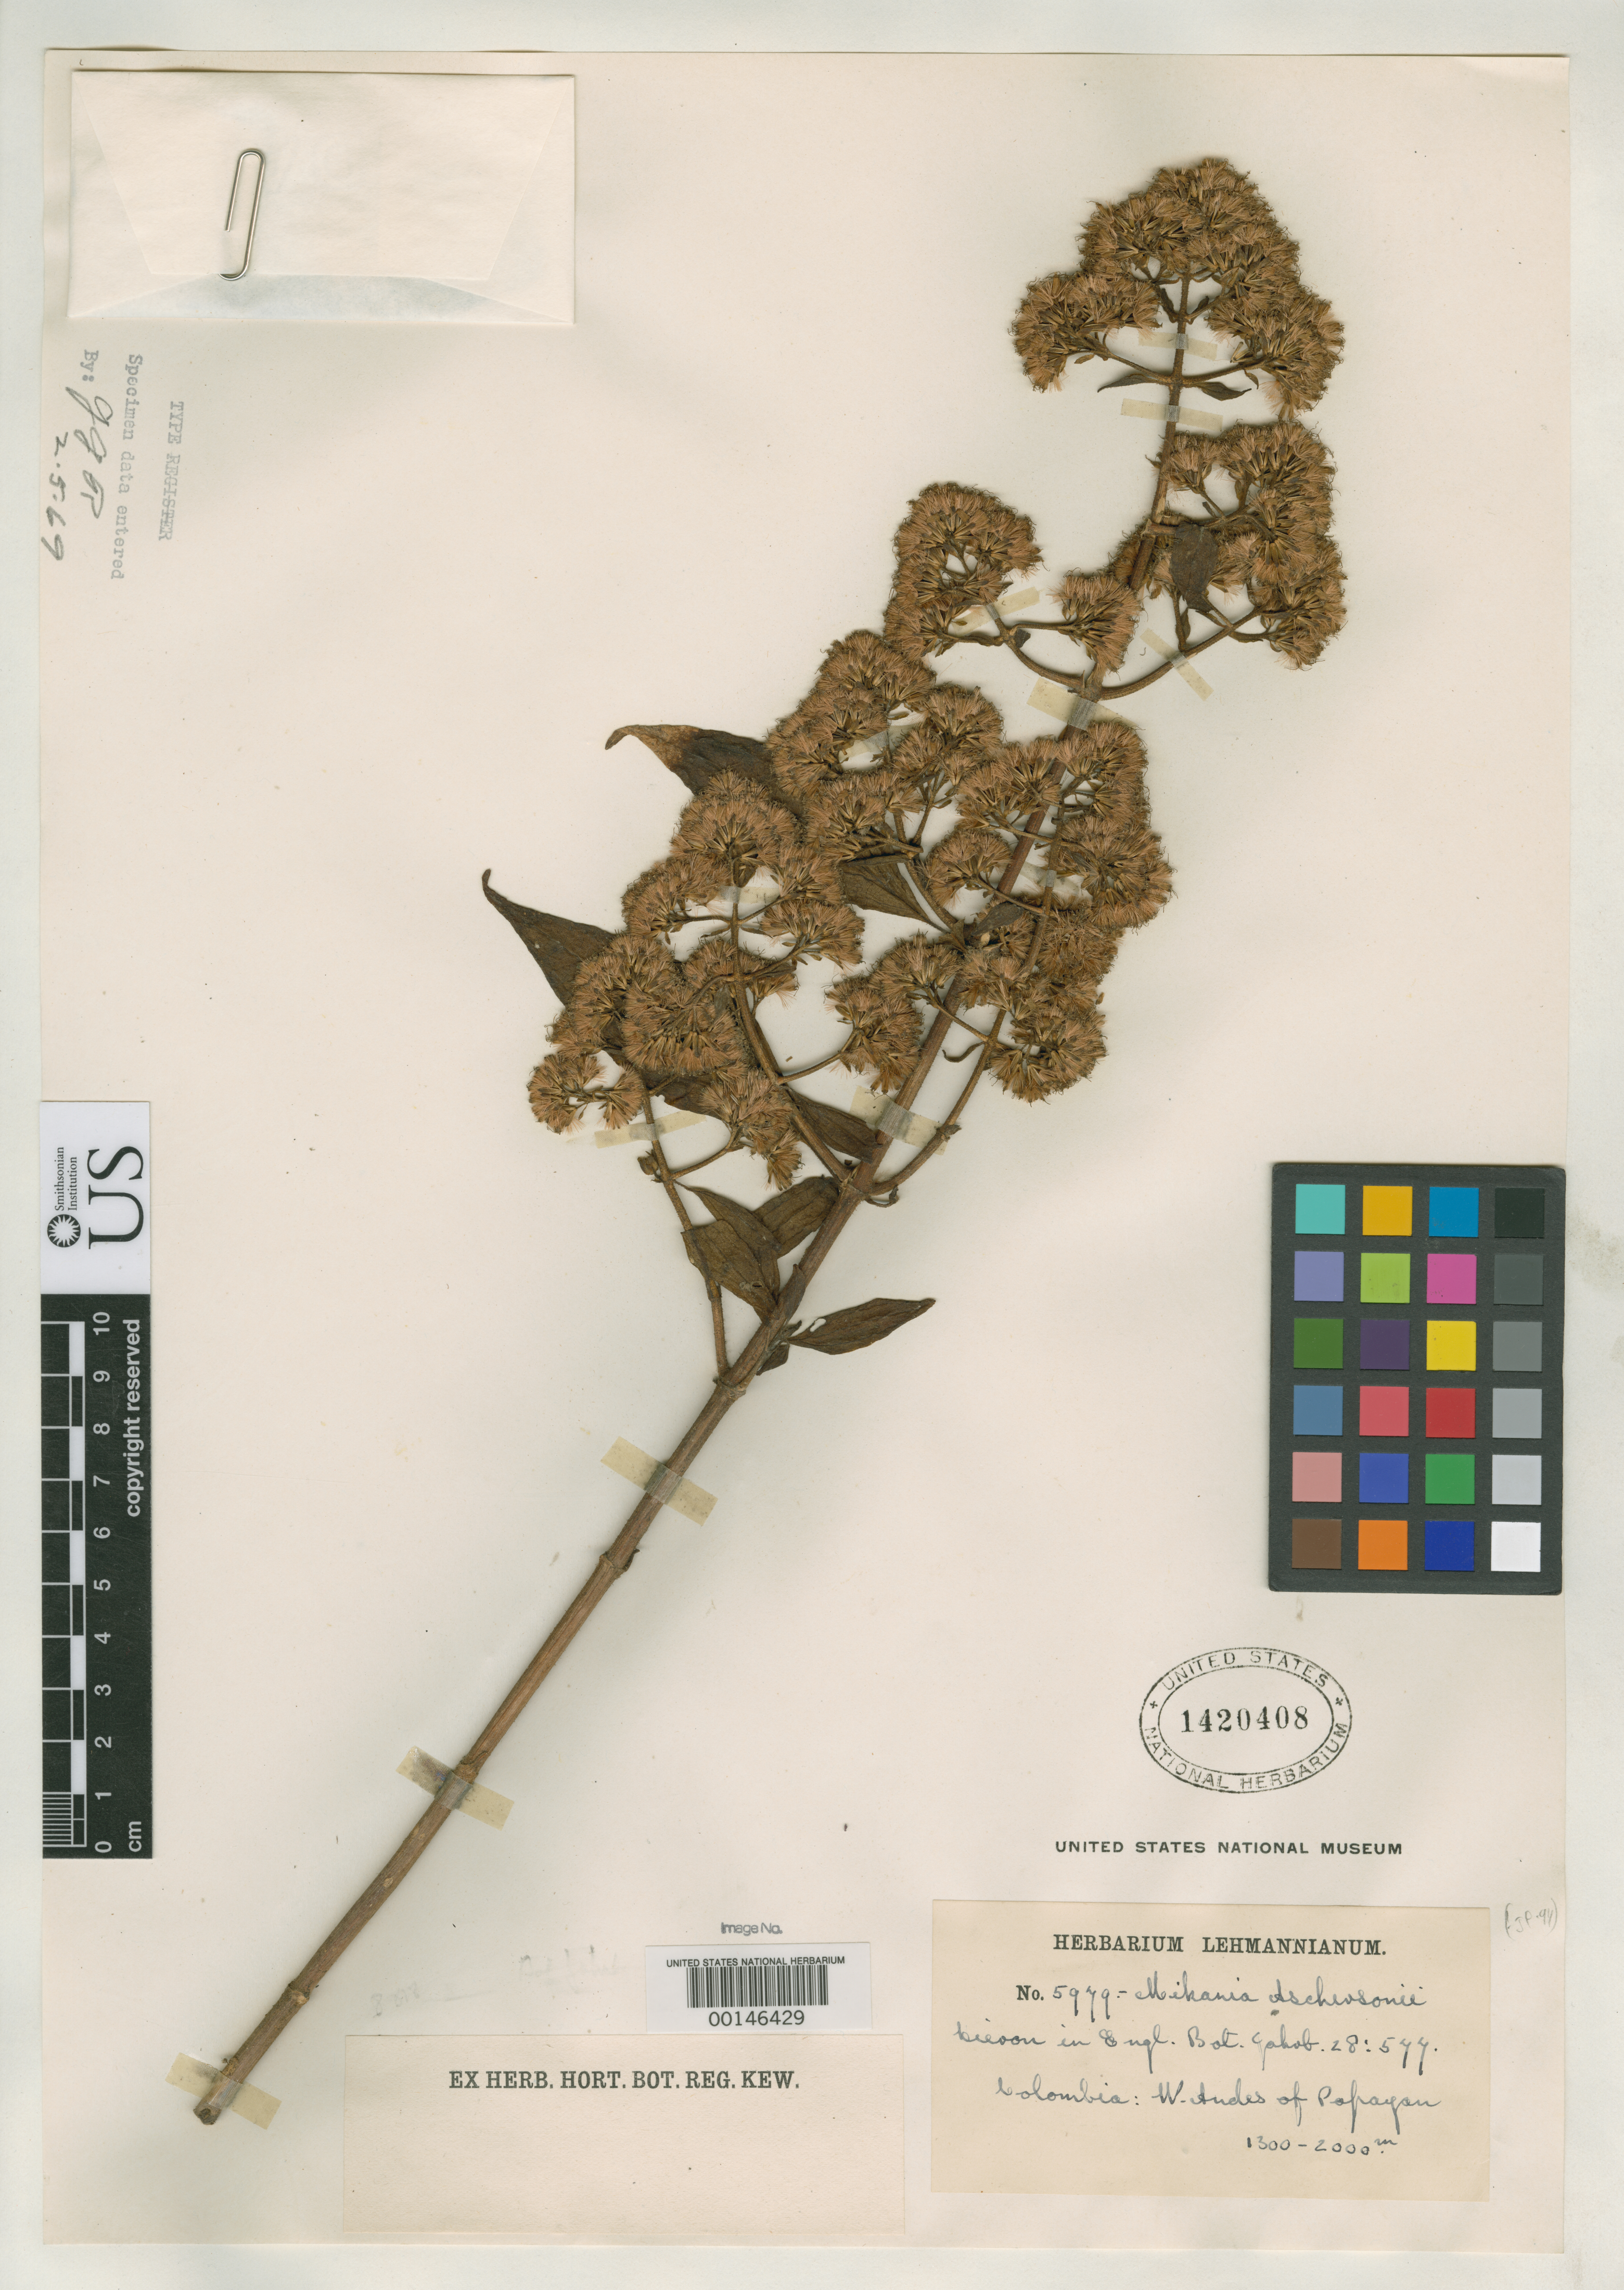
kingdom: Plantae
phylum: Tracheophyta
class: Magnoliopsida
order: Asterales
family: Asteraceae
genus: Mikania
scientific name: Mikania aschersonii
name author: Hieron.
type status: Isotype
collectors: F. C. Lehmann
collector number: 5979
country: Colombia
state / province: Cauca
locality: Popayan.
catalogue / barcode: US 1420408